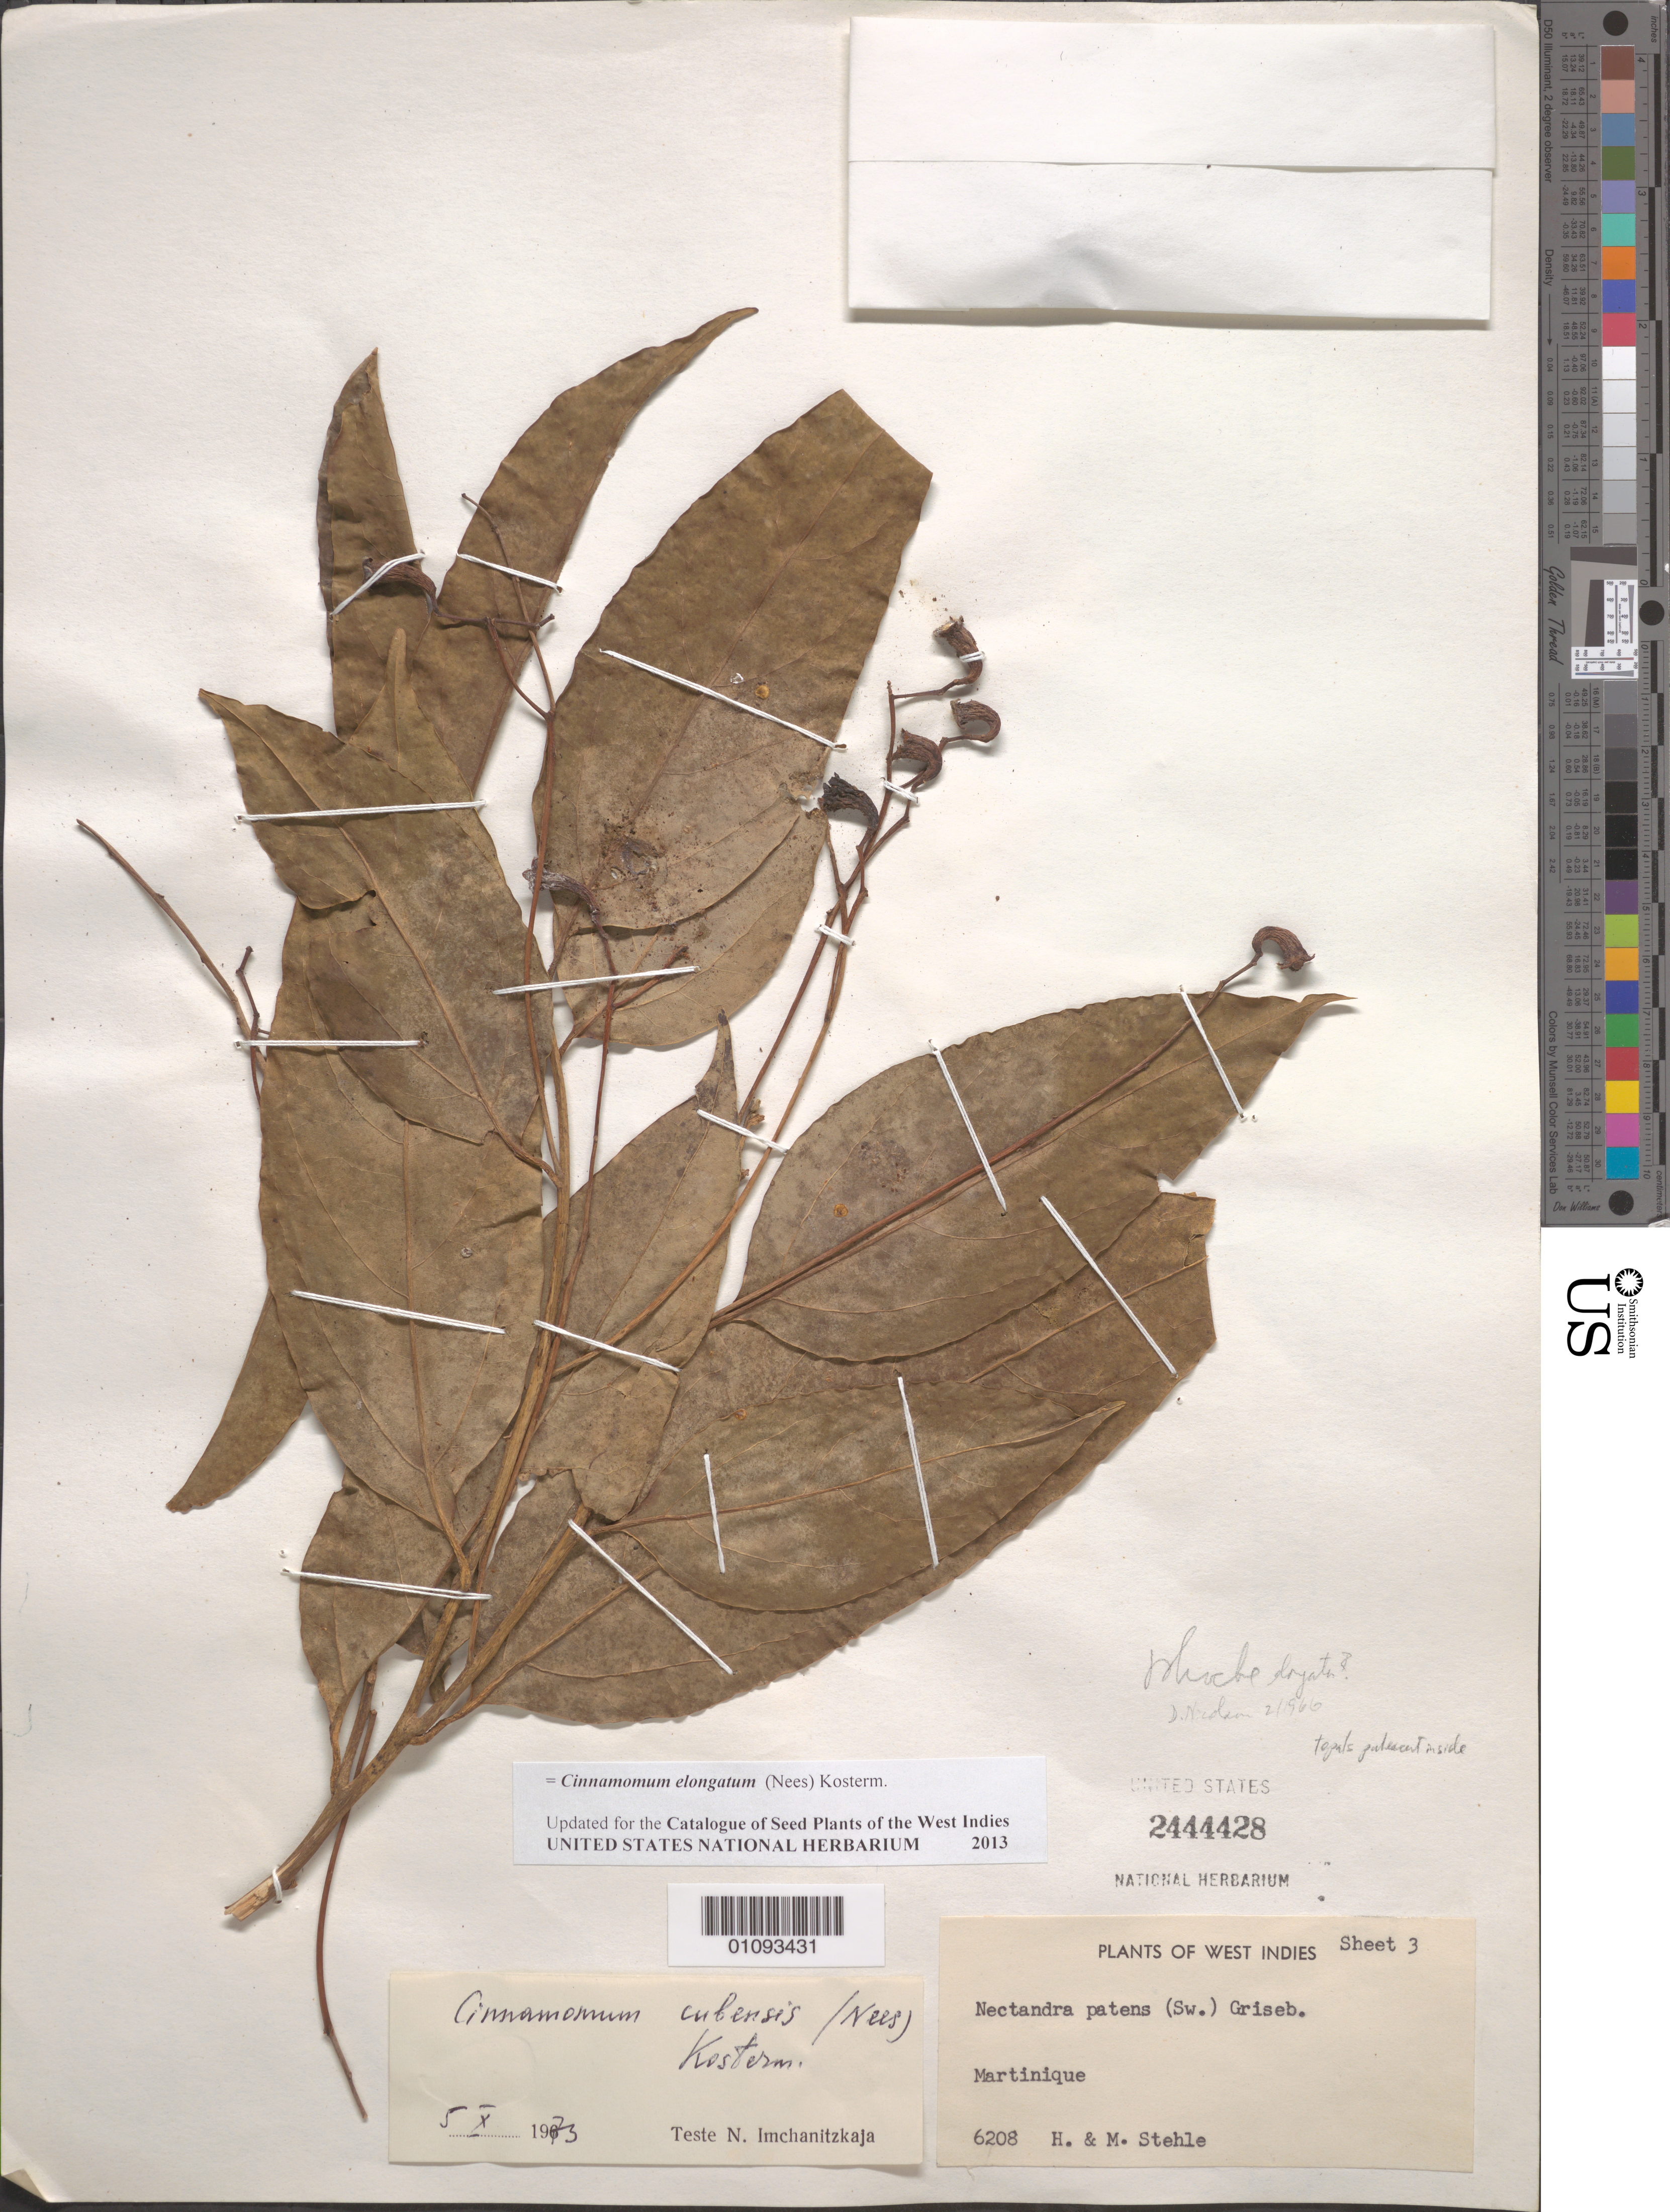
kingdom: Plantae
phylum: Tracheophyta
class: Magnoliopsida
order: Laurales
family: Lauraceae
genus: Cinnamomum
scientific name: Cinnamomum elongatum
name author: (Nees) Kosterm.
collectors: H. Stehlé & M. Stehlé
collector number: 6208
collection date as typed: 1900 to -- --- 1999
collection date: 1900/1999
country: Martinique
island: Martinique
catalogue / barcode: US 2444428